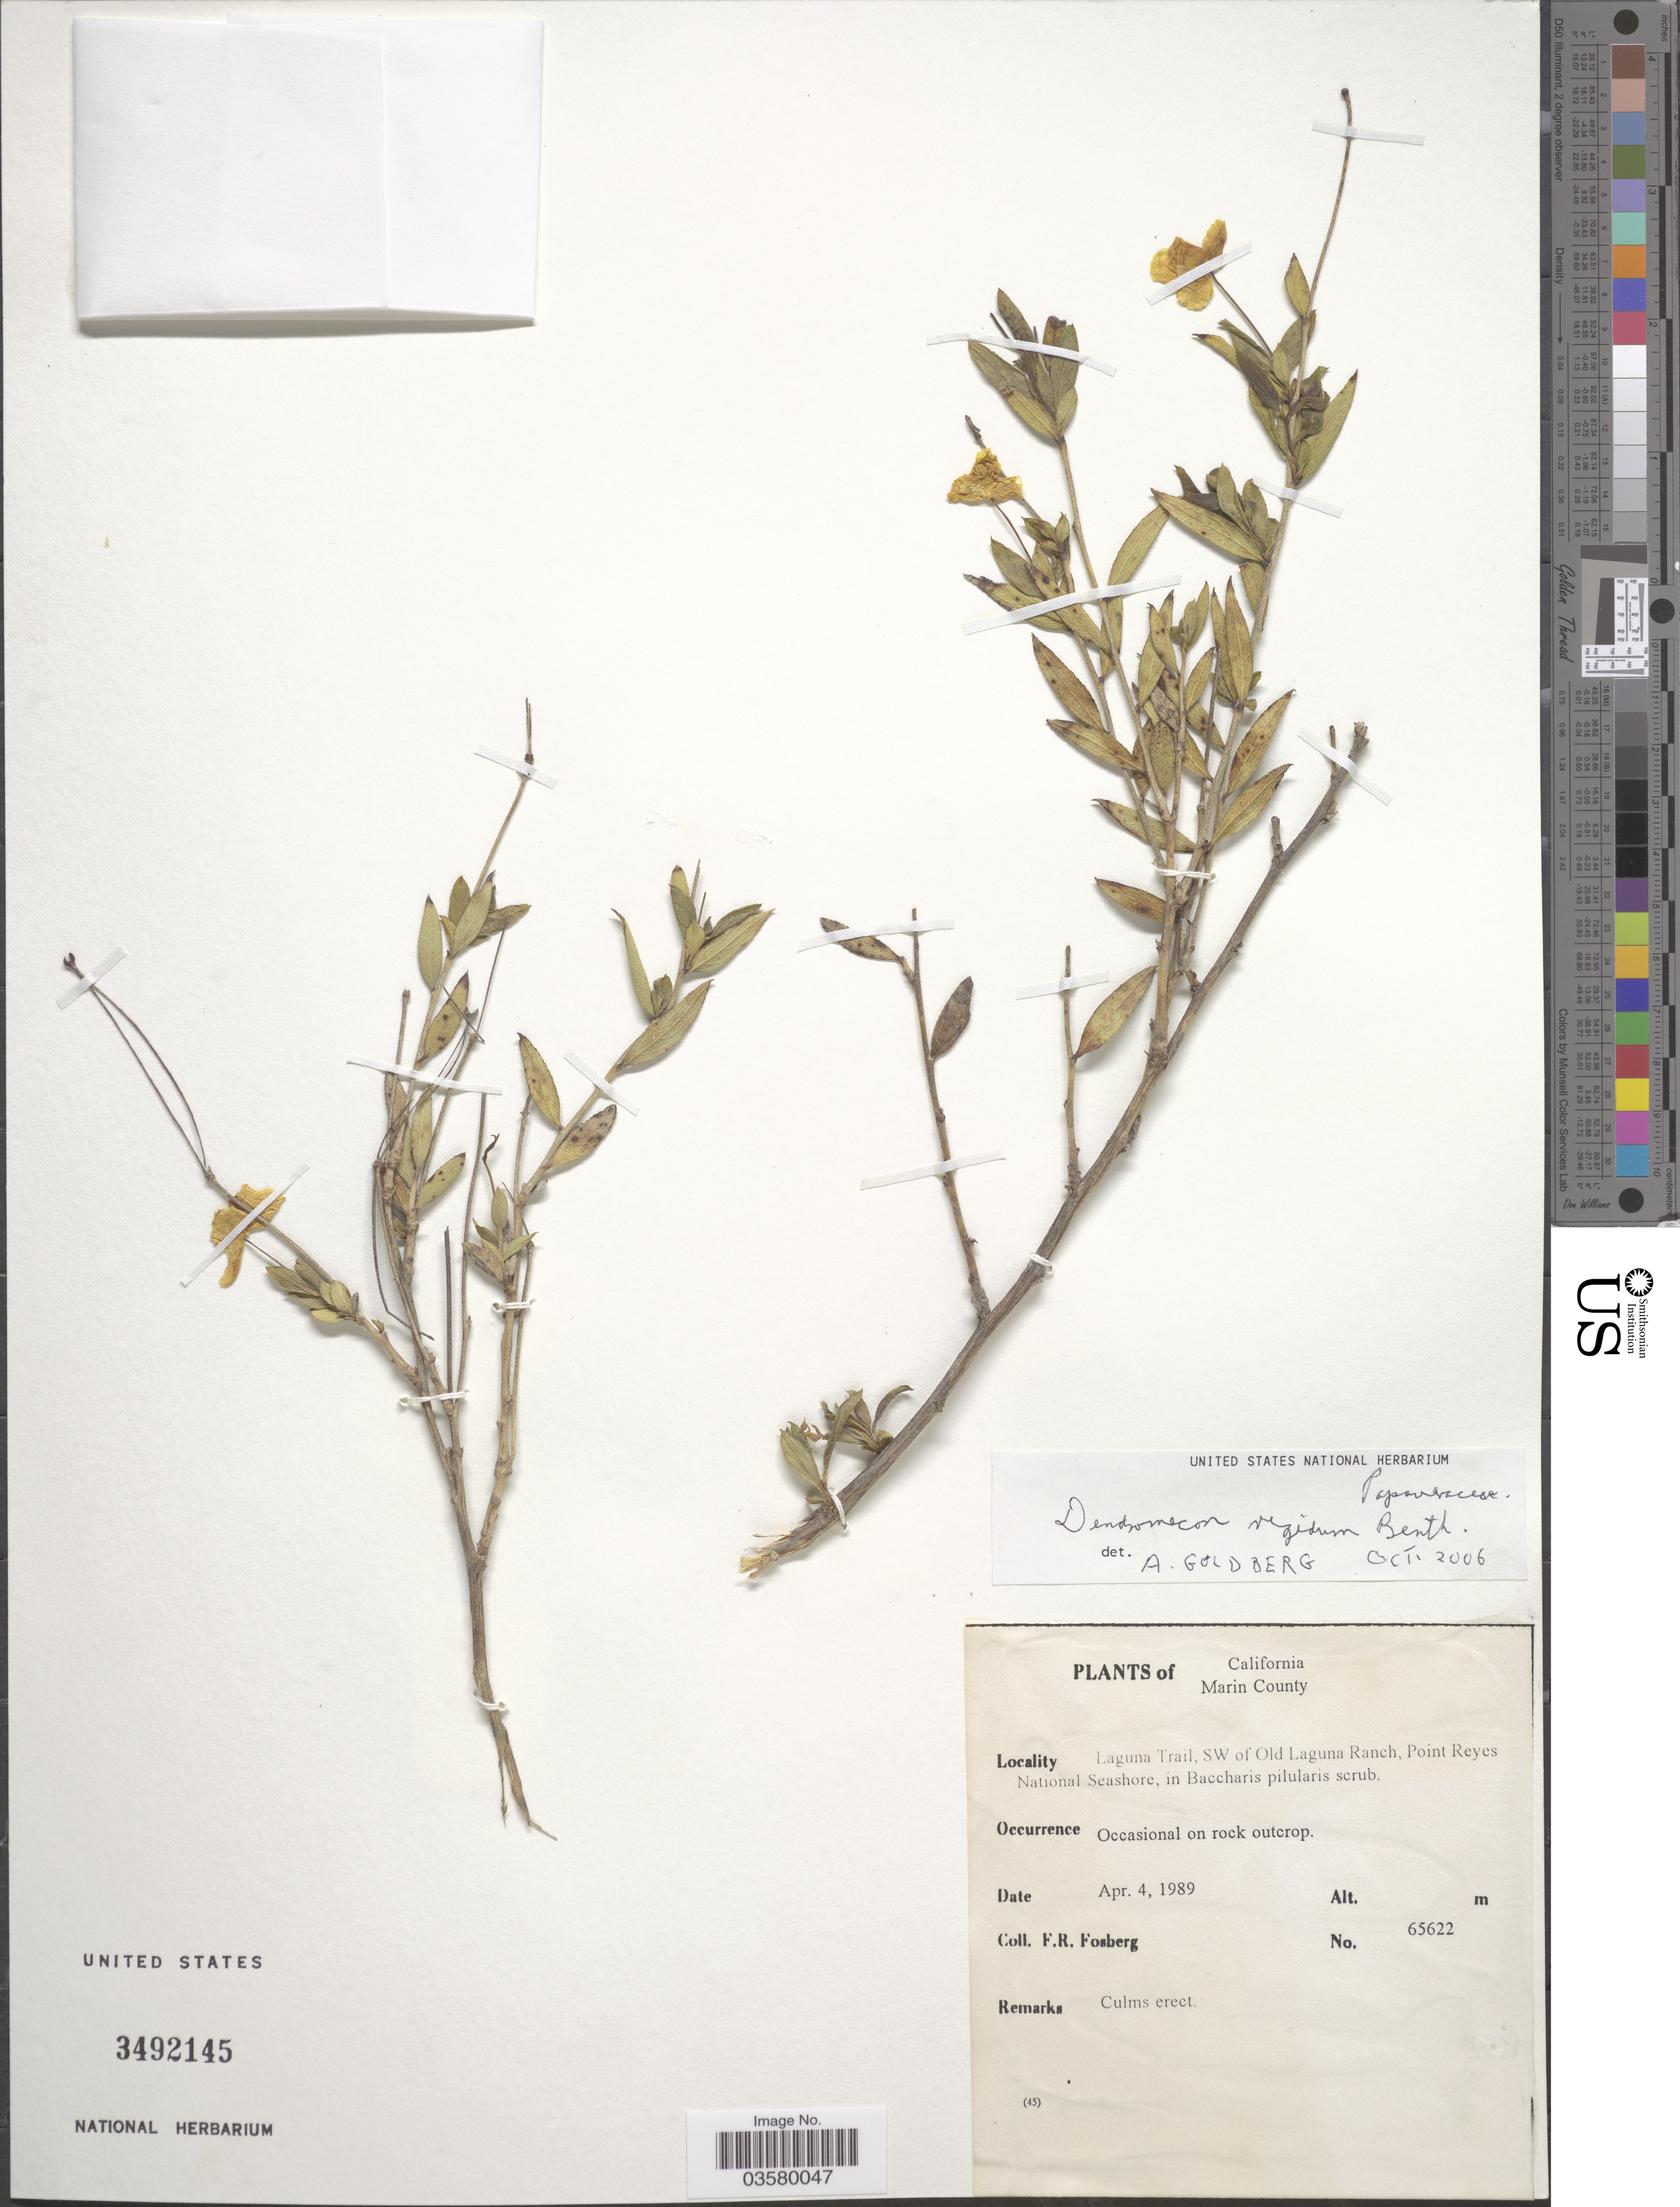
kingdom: Plantae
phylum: Tracheophyta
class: Magnoliopsida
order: Ranunculales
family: Papaveraceae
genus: Dendromecon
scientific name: Dendromecon rigida subsp. rigida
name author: Benth.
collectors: F. R. Fosberg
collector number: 65622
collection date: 1989-04-04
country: United States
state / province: California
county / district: Marin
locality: Marin County. Laguna Trail, SW of Old Laguna Ranch, Point Reyes National Seashore.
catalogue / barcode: US 3492145